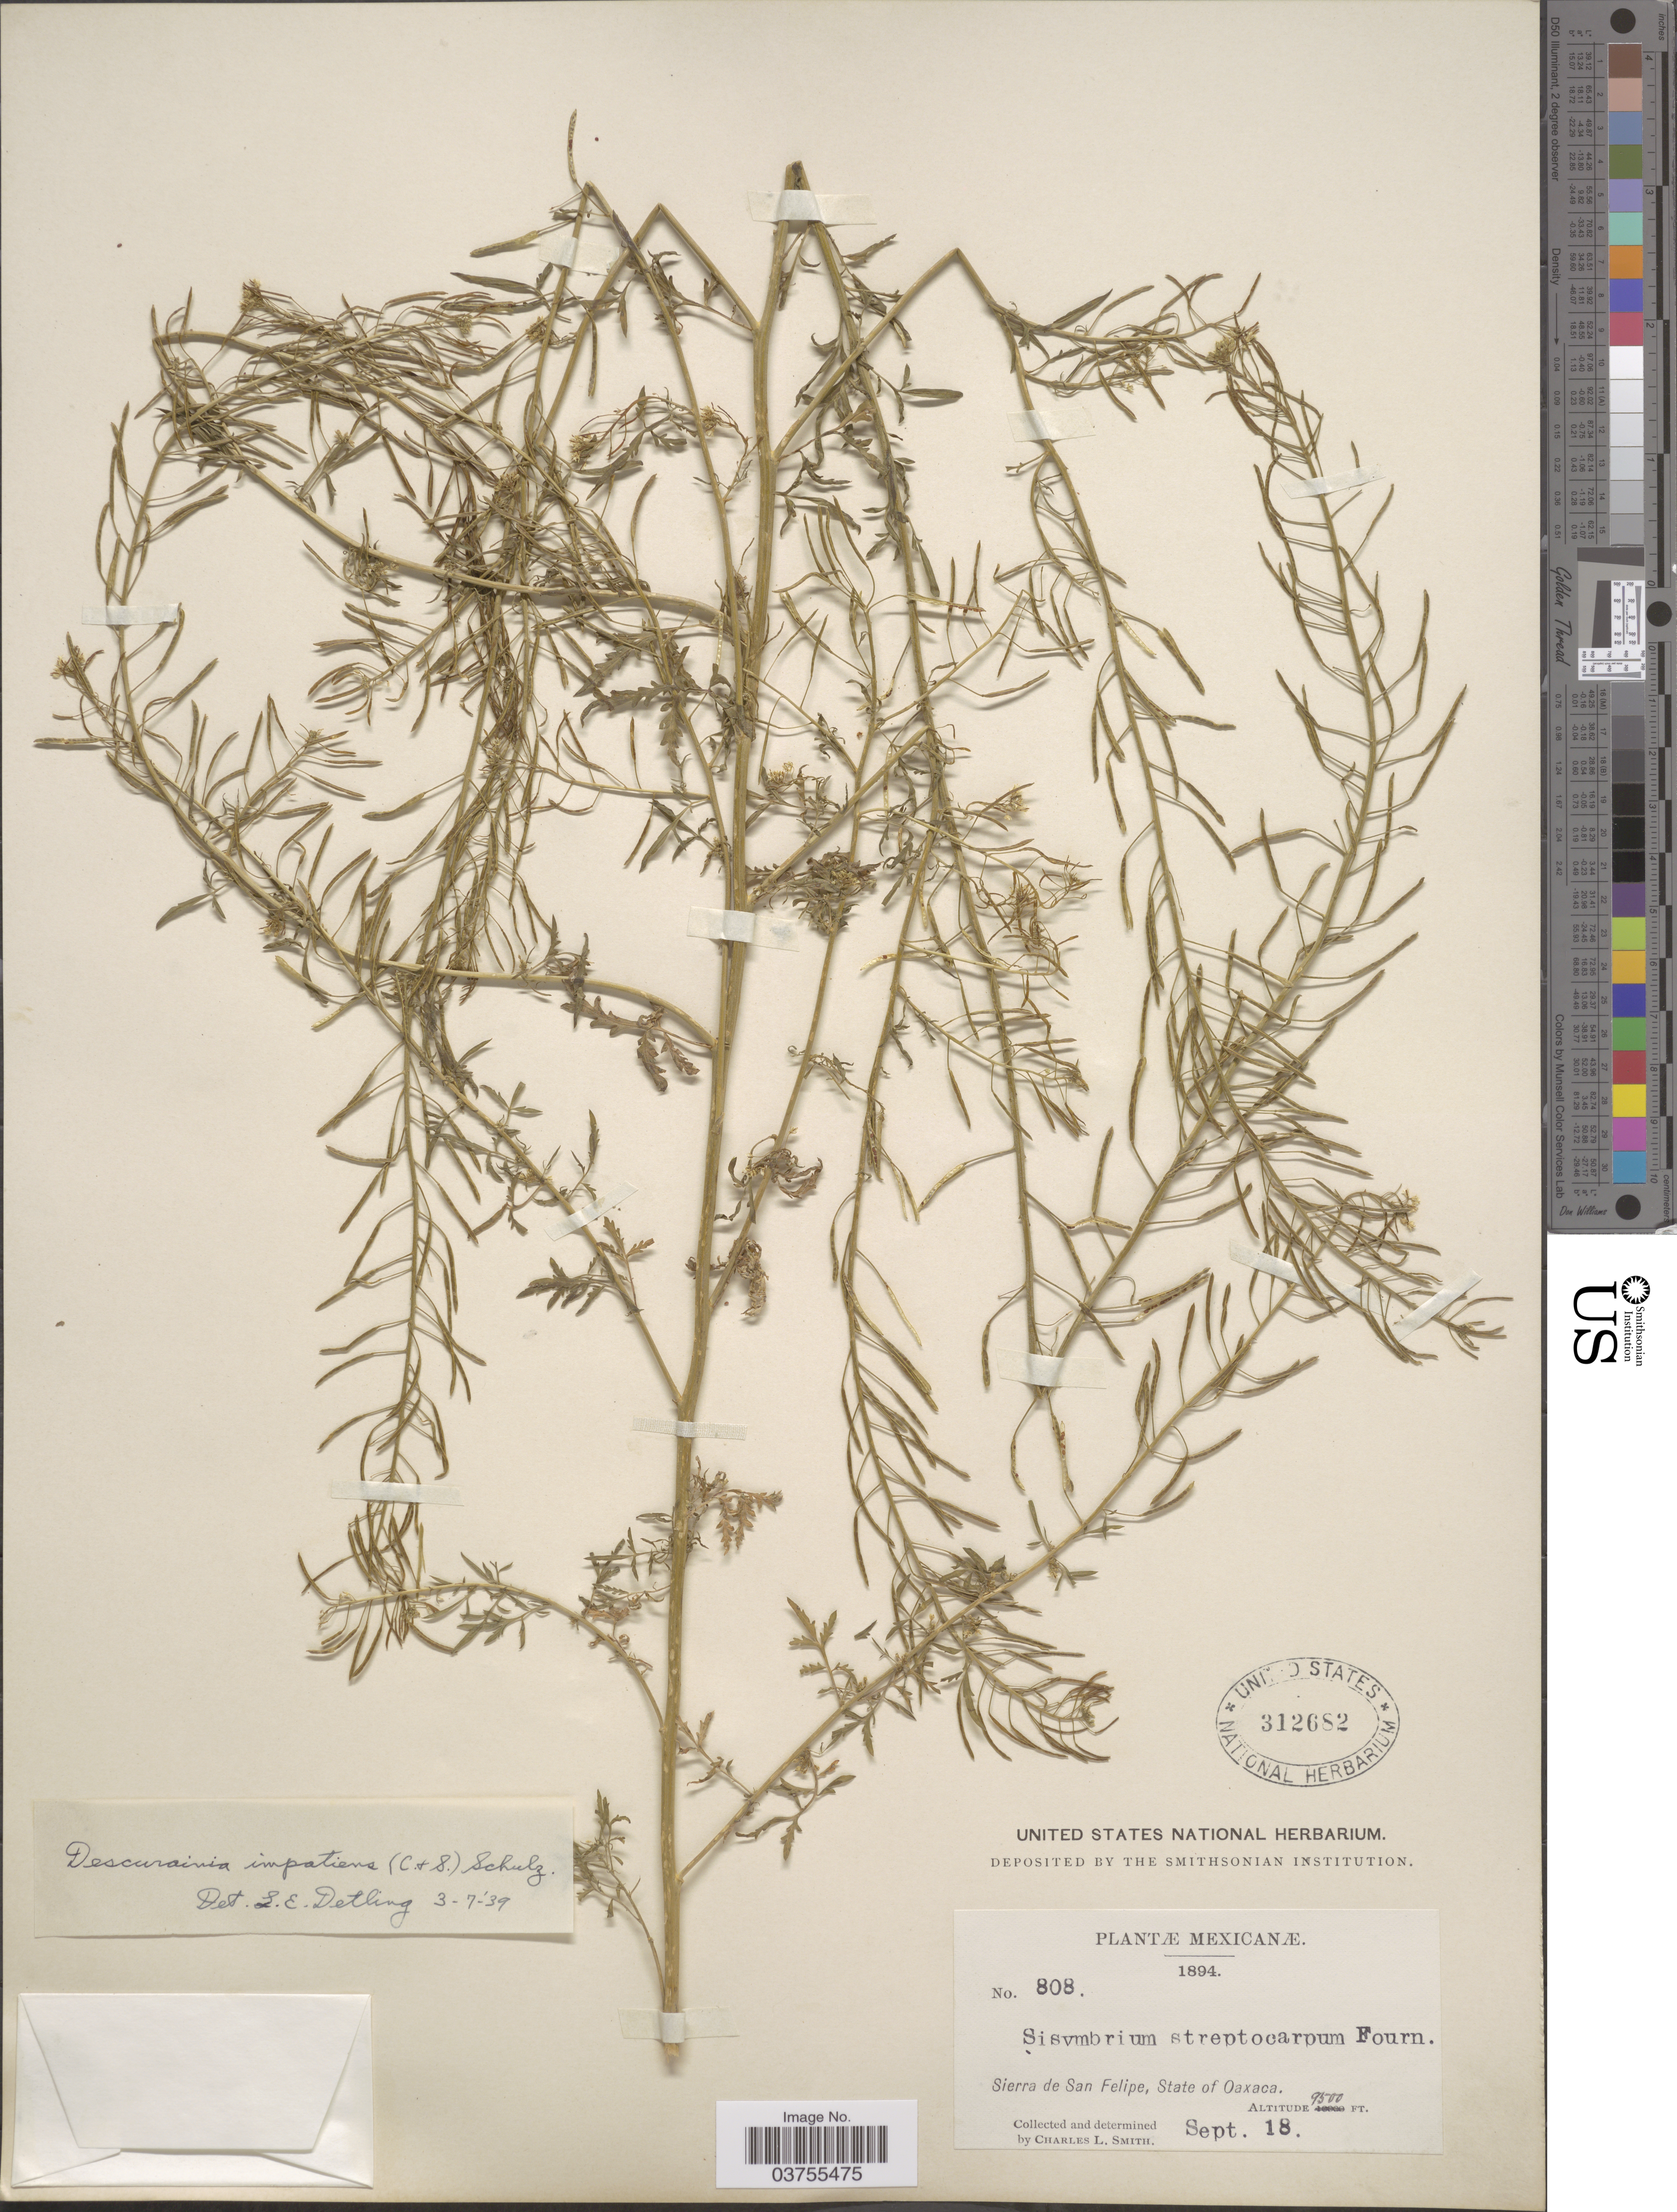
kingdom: Plantae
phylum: Tracheophyta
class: Magnoliopsida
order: Brassicales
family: Brassicaceae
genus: Descurainia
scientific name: Descurainia impatiens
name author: (Schltdl. et al.) O.E. Schulz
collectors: C. L. Smith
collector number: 808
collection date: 1894-09-18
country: Mexico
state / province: Oaxaca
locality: Sierra de San Felipe.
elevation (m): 2896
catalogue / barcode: US 312682